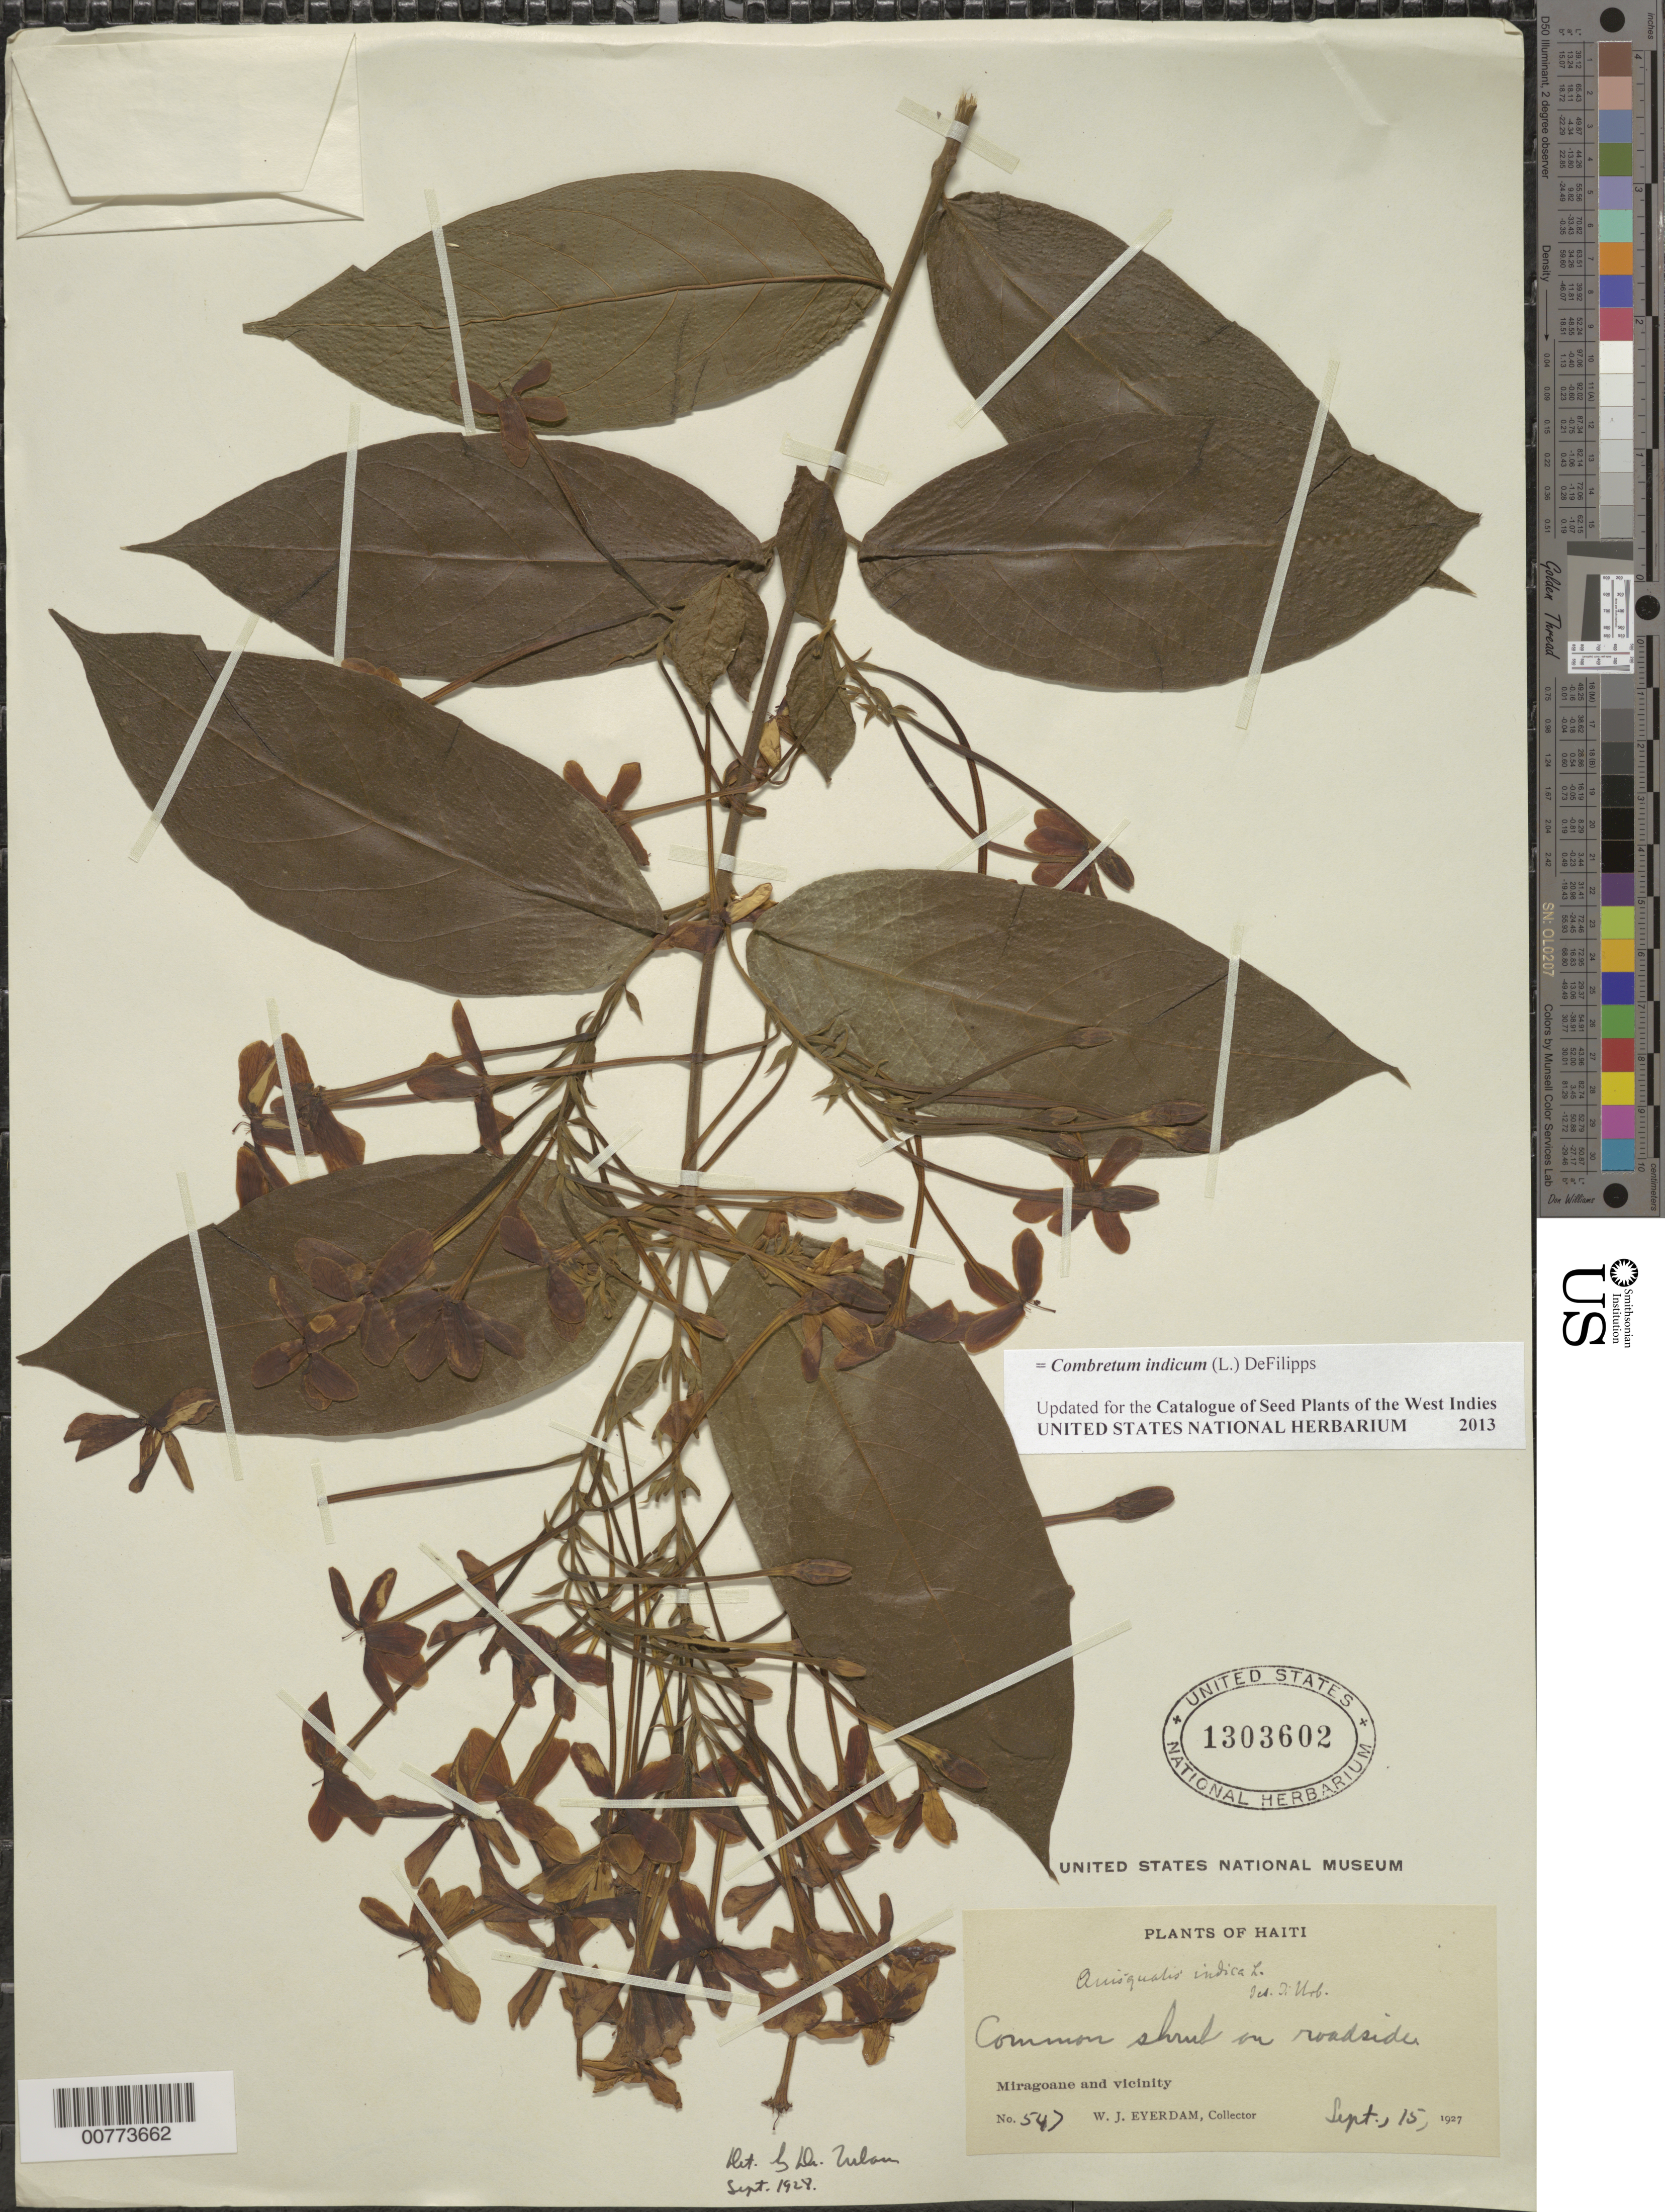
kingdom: Plantae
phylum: Tracheophyta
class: Magnoliopsida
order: Myrtales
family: Combretaceae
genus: Combretum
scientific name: Combretum indicum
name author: (L.) DeFilipps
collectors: W. J. Eyerdam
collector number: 547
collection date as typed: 15 Sep 1927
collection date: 1927-09-15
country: Haiti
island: Hispaniola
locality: Miragoane and vicinity.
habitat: Shrub on roadside.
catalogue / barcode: US 1303602